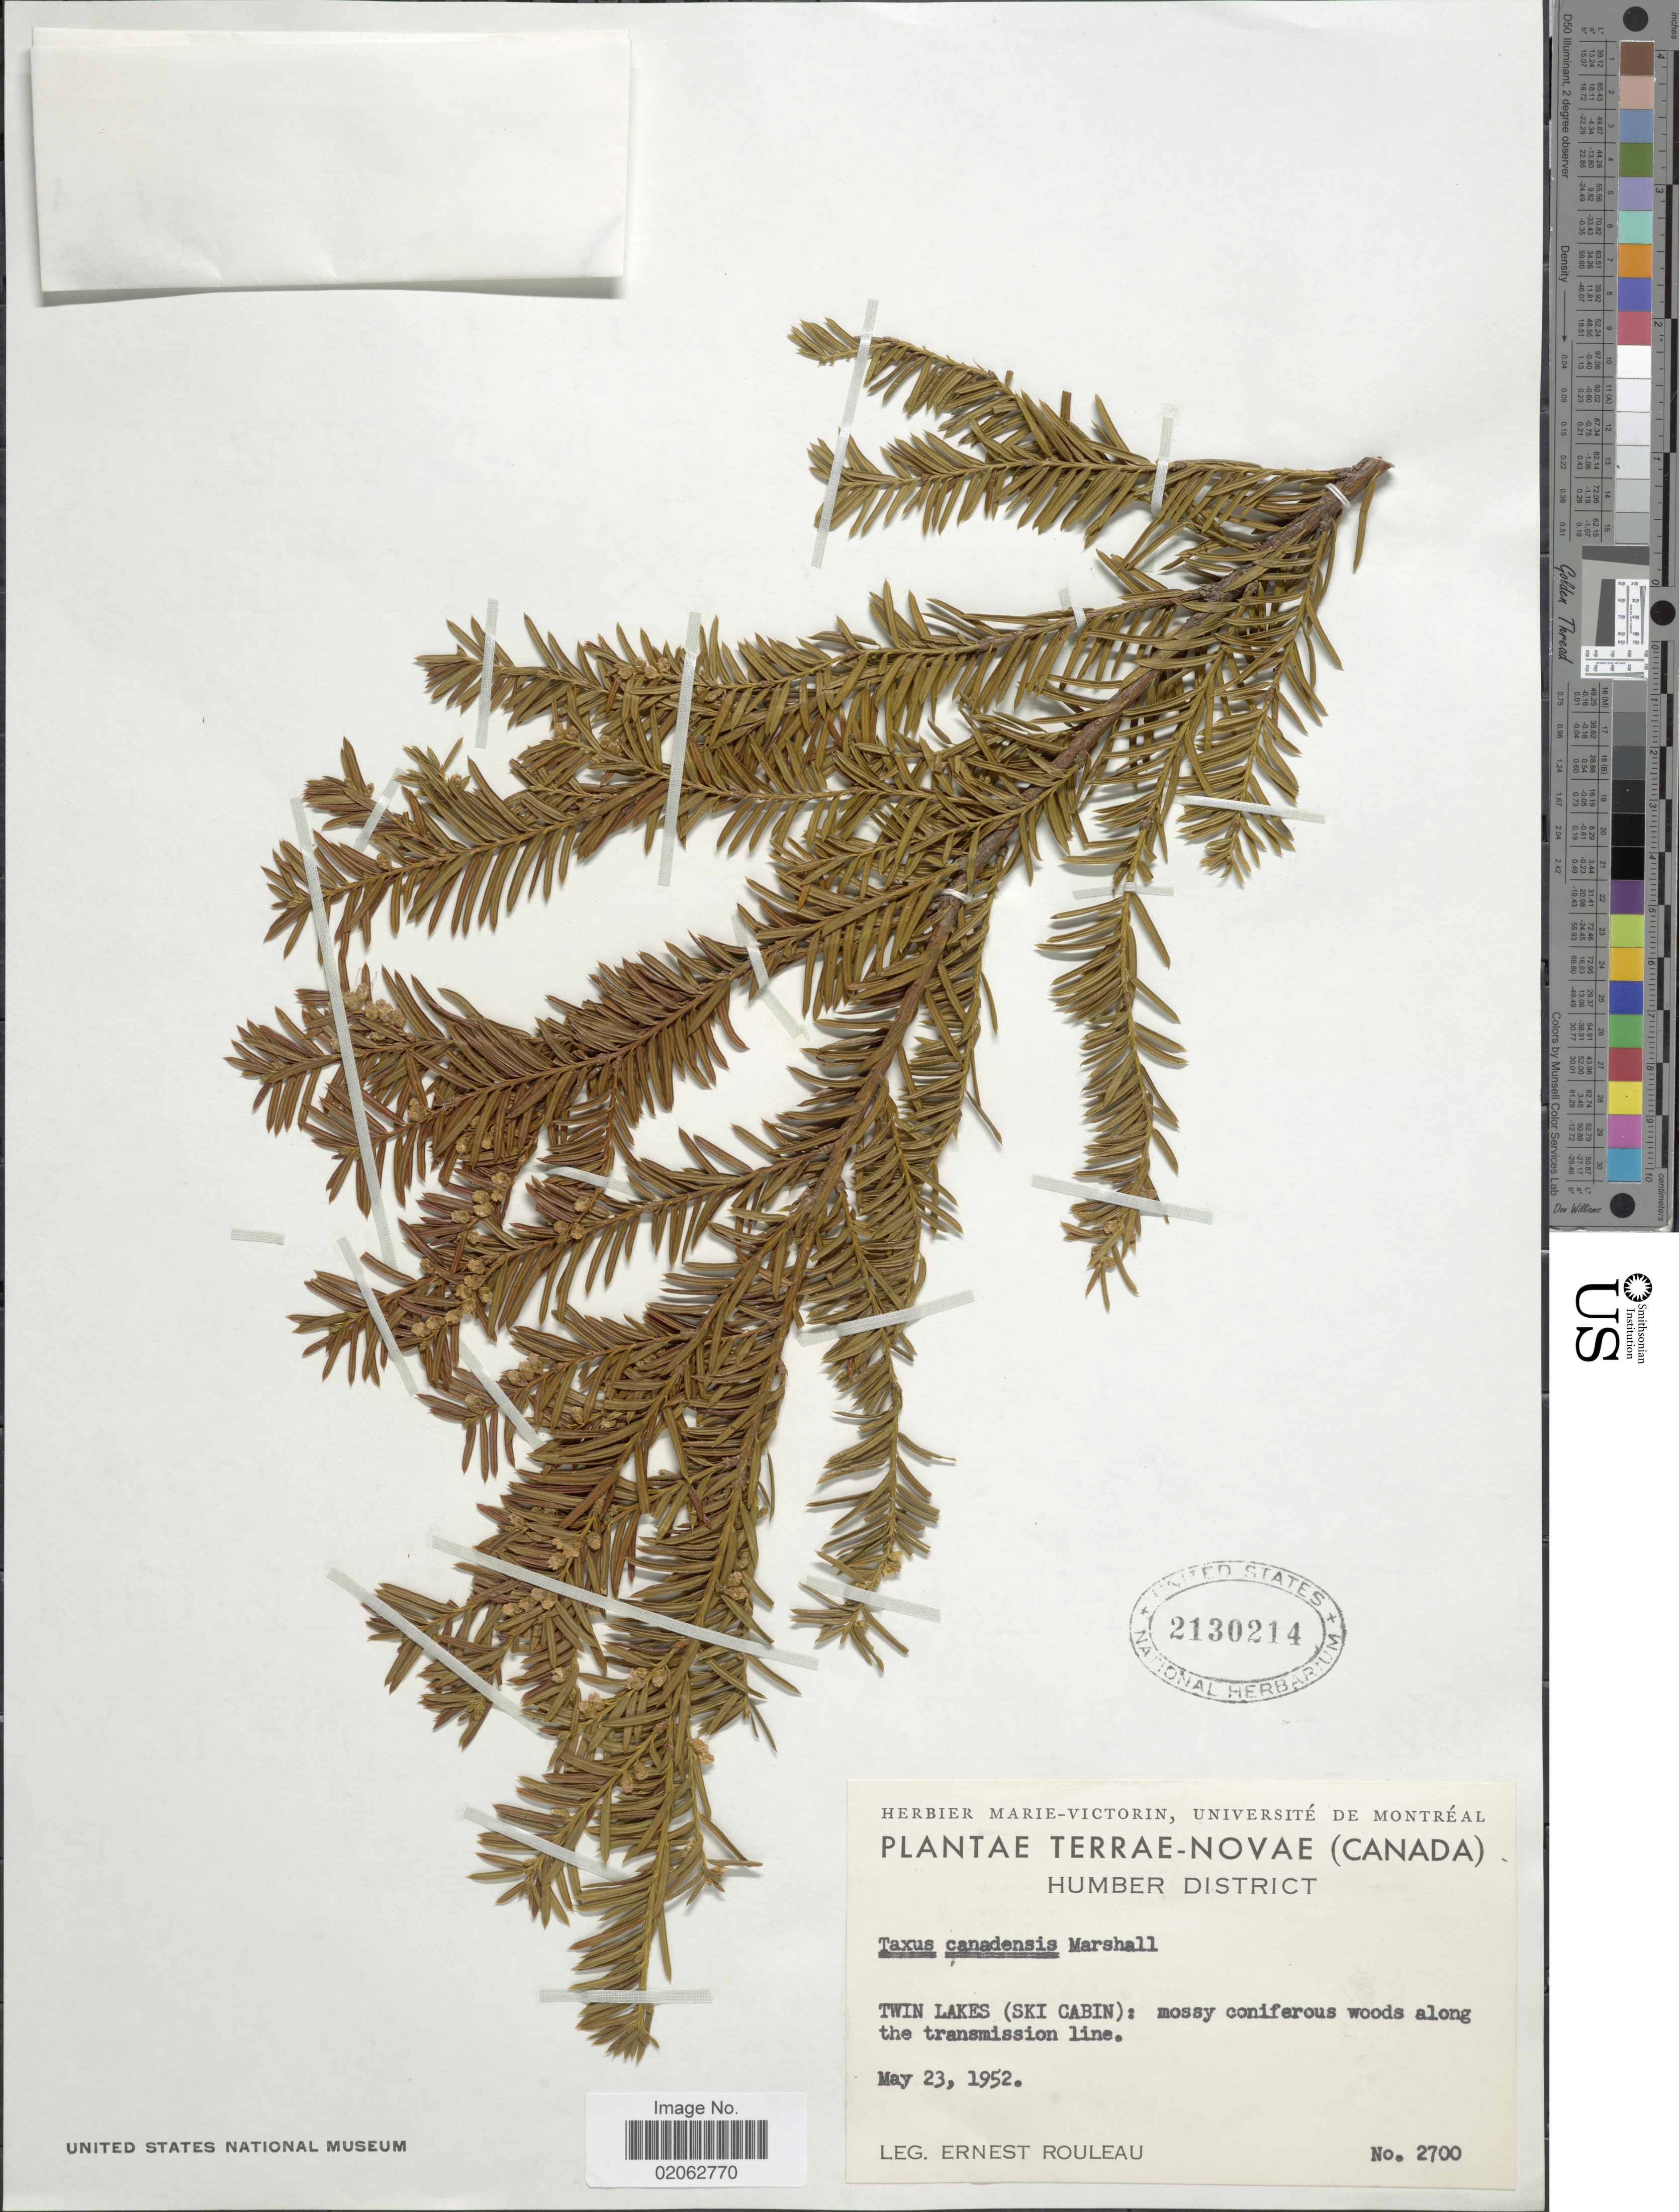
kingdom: Plantae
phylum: Tracheophyta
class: Pinopsida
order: Pinales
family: Taxaceae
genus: Taxus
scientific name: Taxus canadensis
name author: Marshall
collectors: J. Rouleau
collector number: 2700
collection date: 1952-05-23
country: Canada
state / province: Newfoundland and Labrador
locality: Terrae-Novea (Canada), Humber District, Twin Lakes (Ski Cabin)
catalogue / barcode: US 2130214